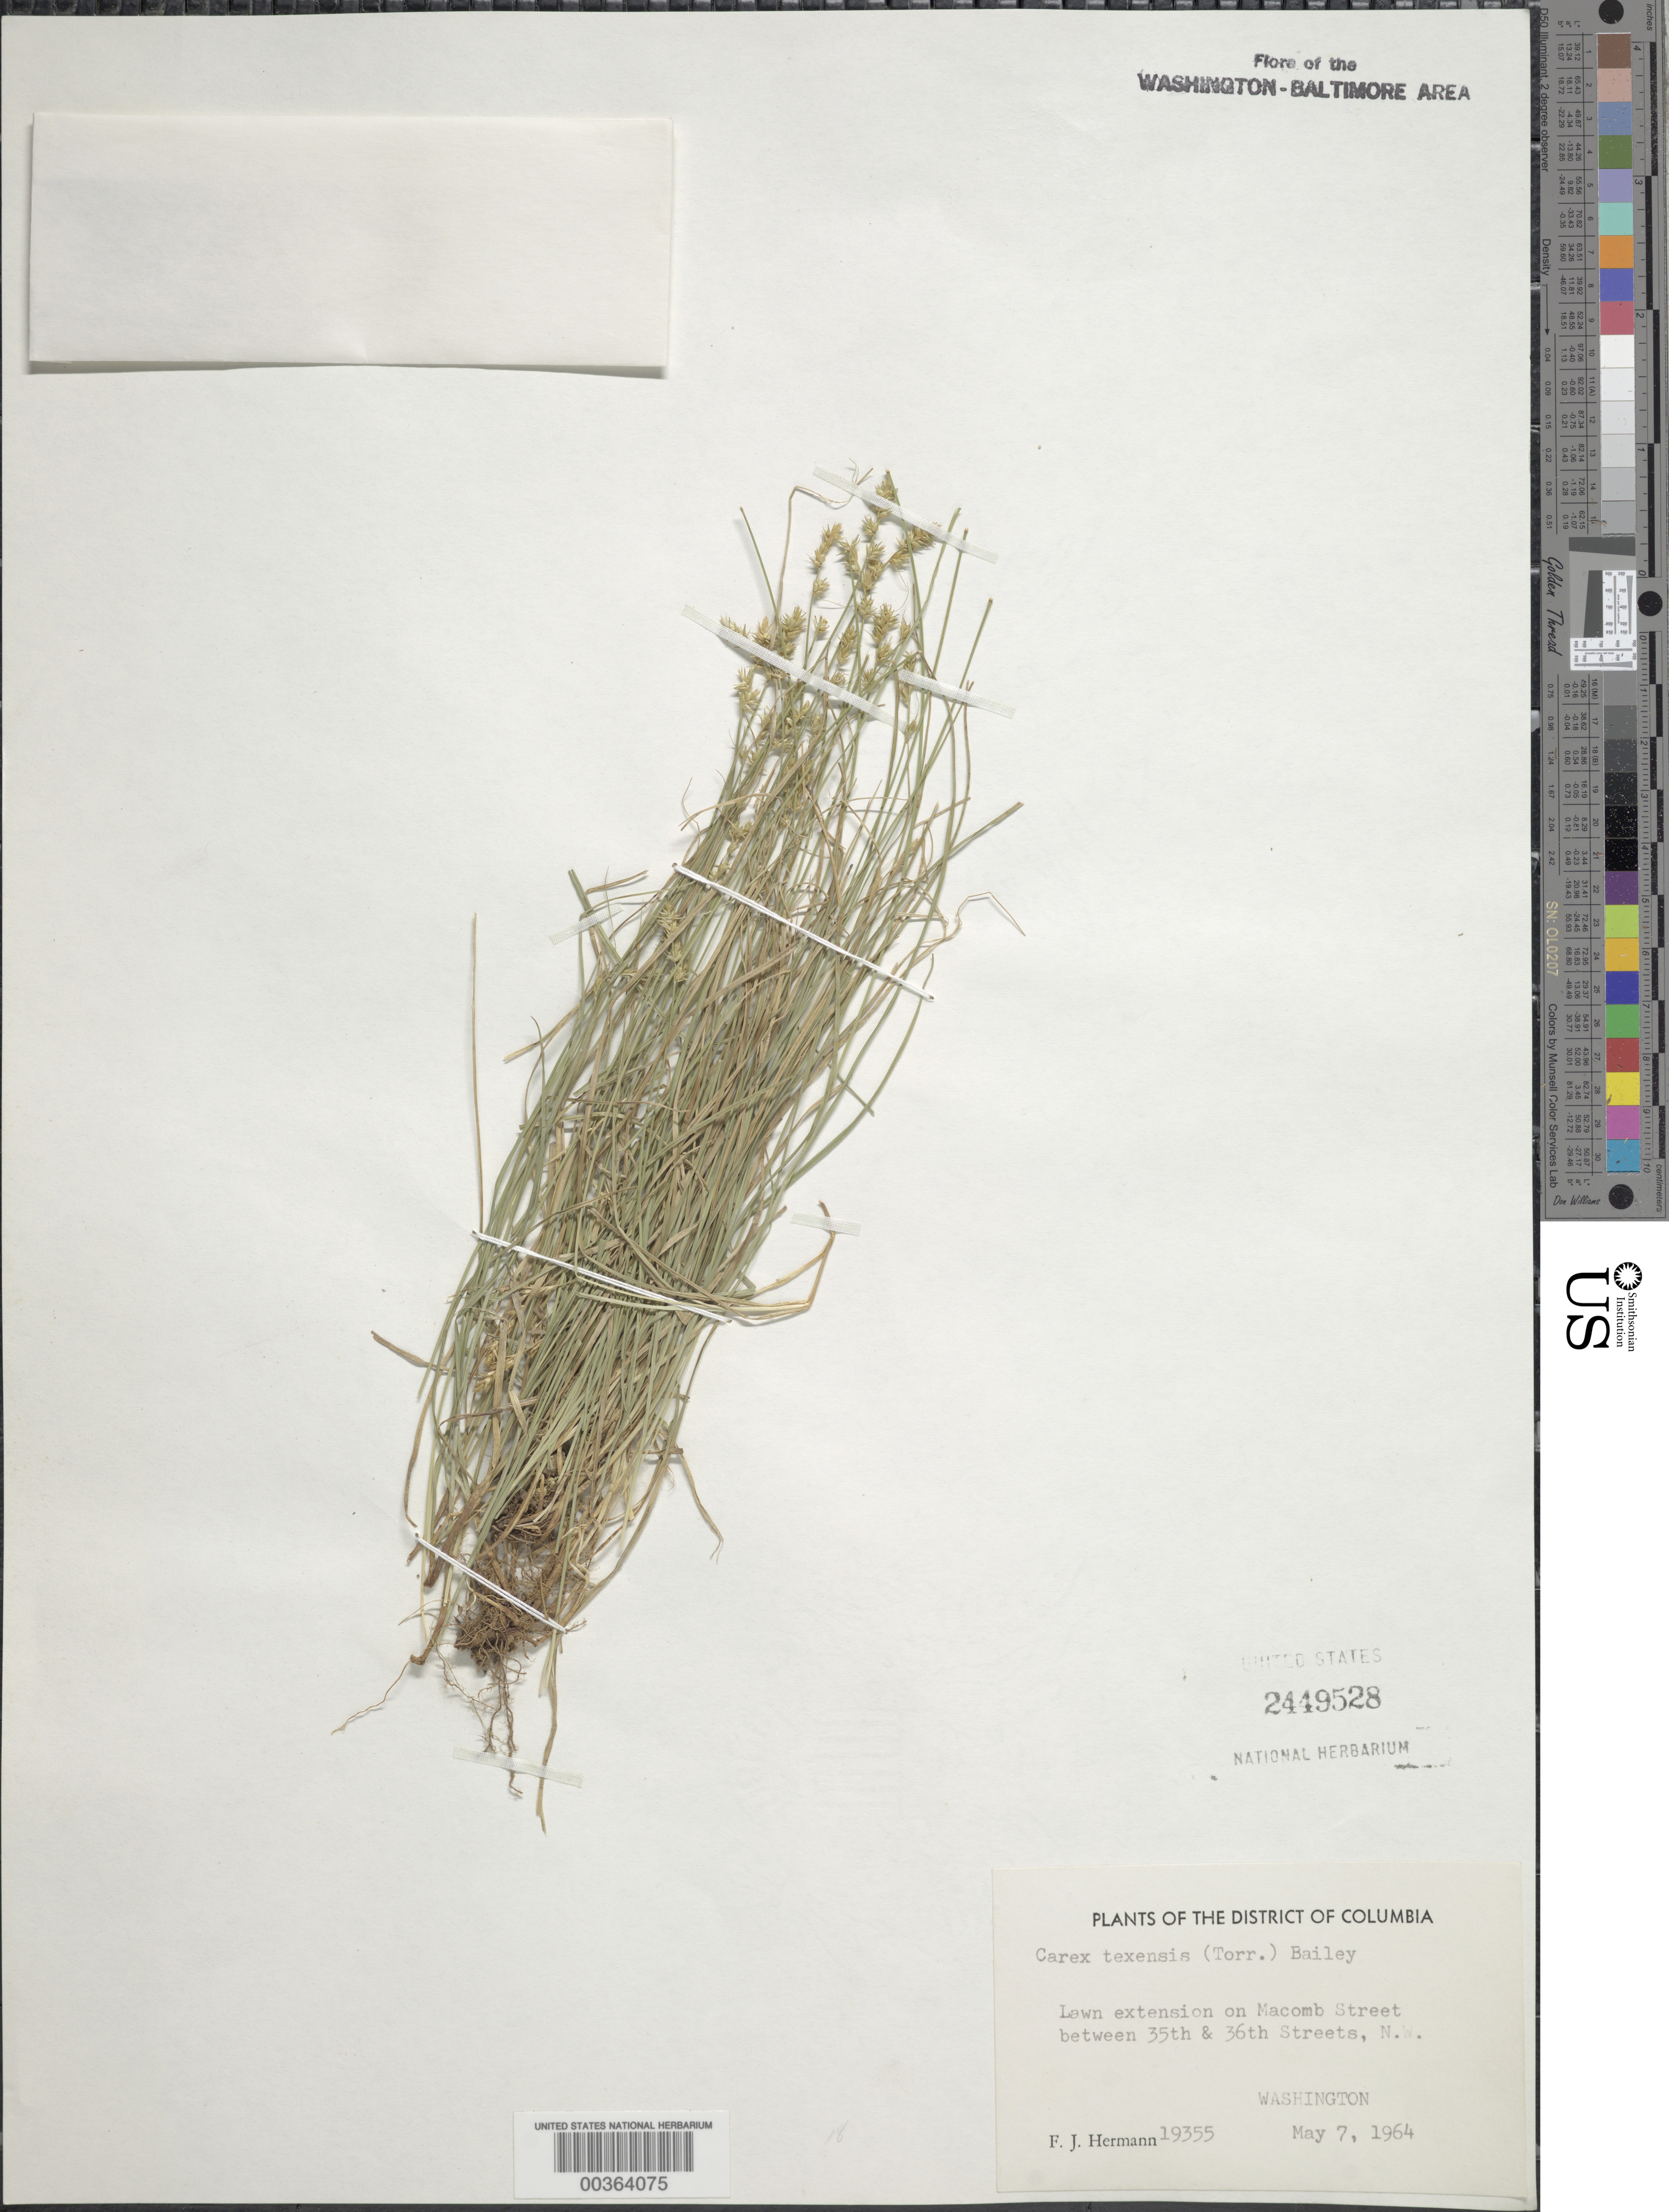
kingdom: Plantae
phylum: Tracheophyta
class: Liliopsida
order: Poales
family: Cyperaceae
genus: Carex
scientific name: Carex texensis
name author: (Torr. ex L.H. Bailey) L.H. Bailey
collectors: F. J. Hermann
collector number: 19355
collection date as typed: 07 May 1964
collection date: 1964-05-07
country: United States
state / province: District of Columbia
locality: Macomb St, between 35th & 36th Sts, N.w.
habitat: Lawn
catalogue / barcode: US 2449528